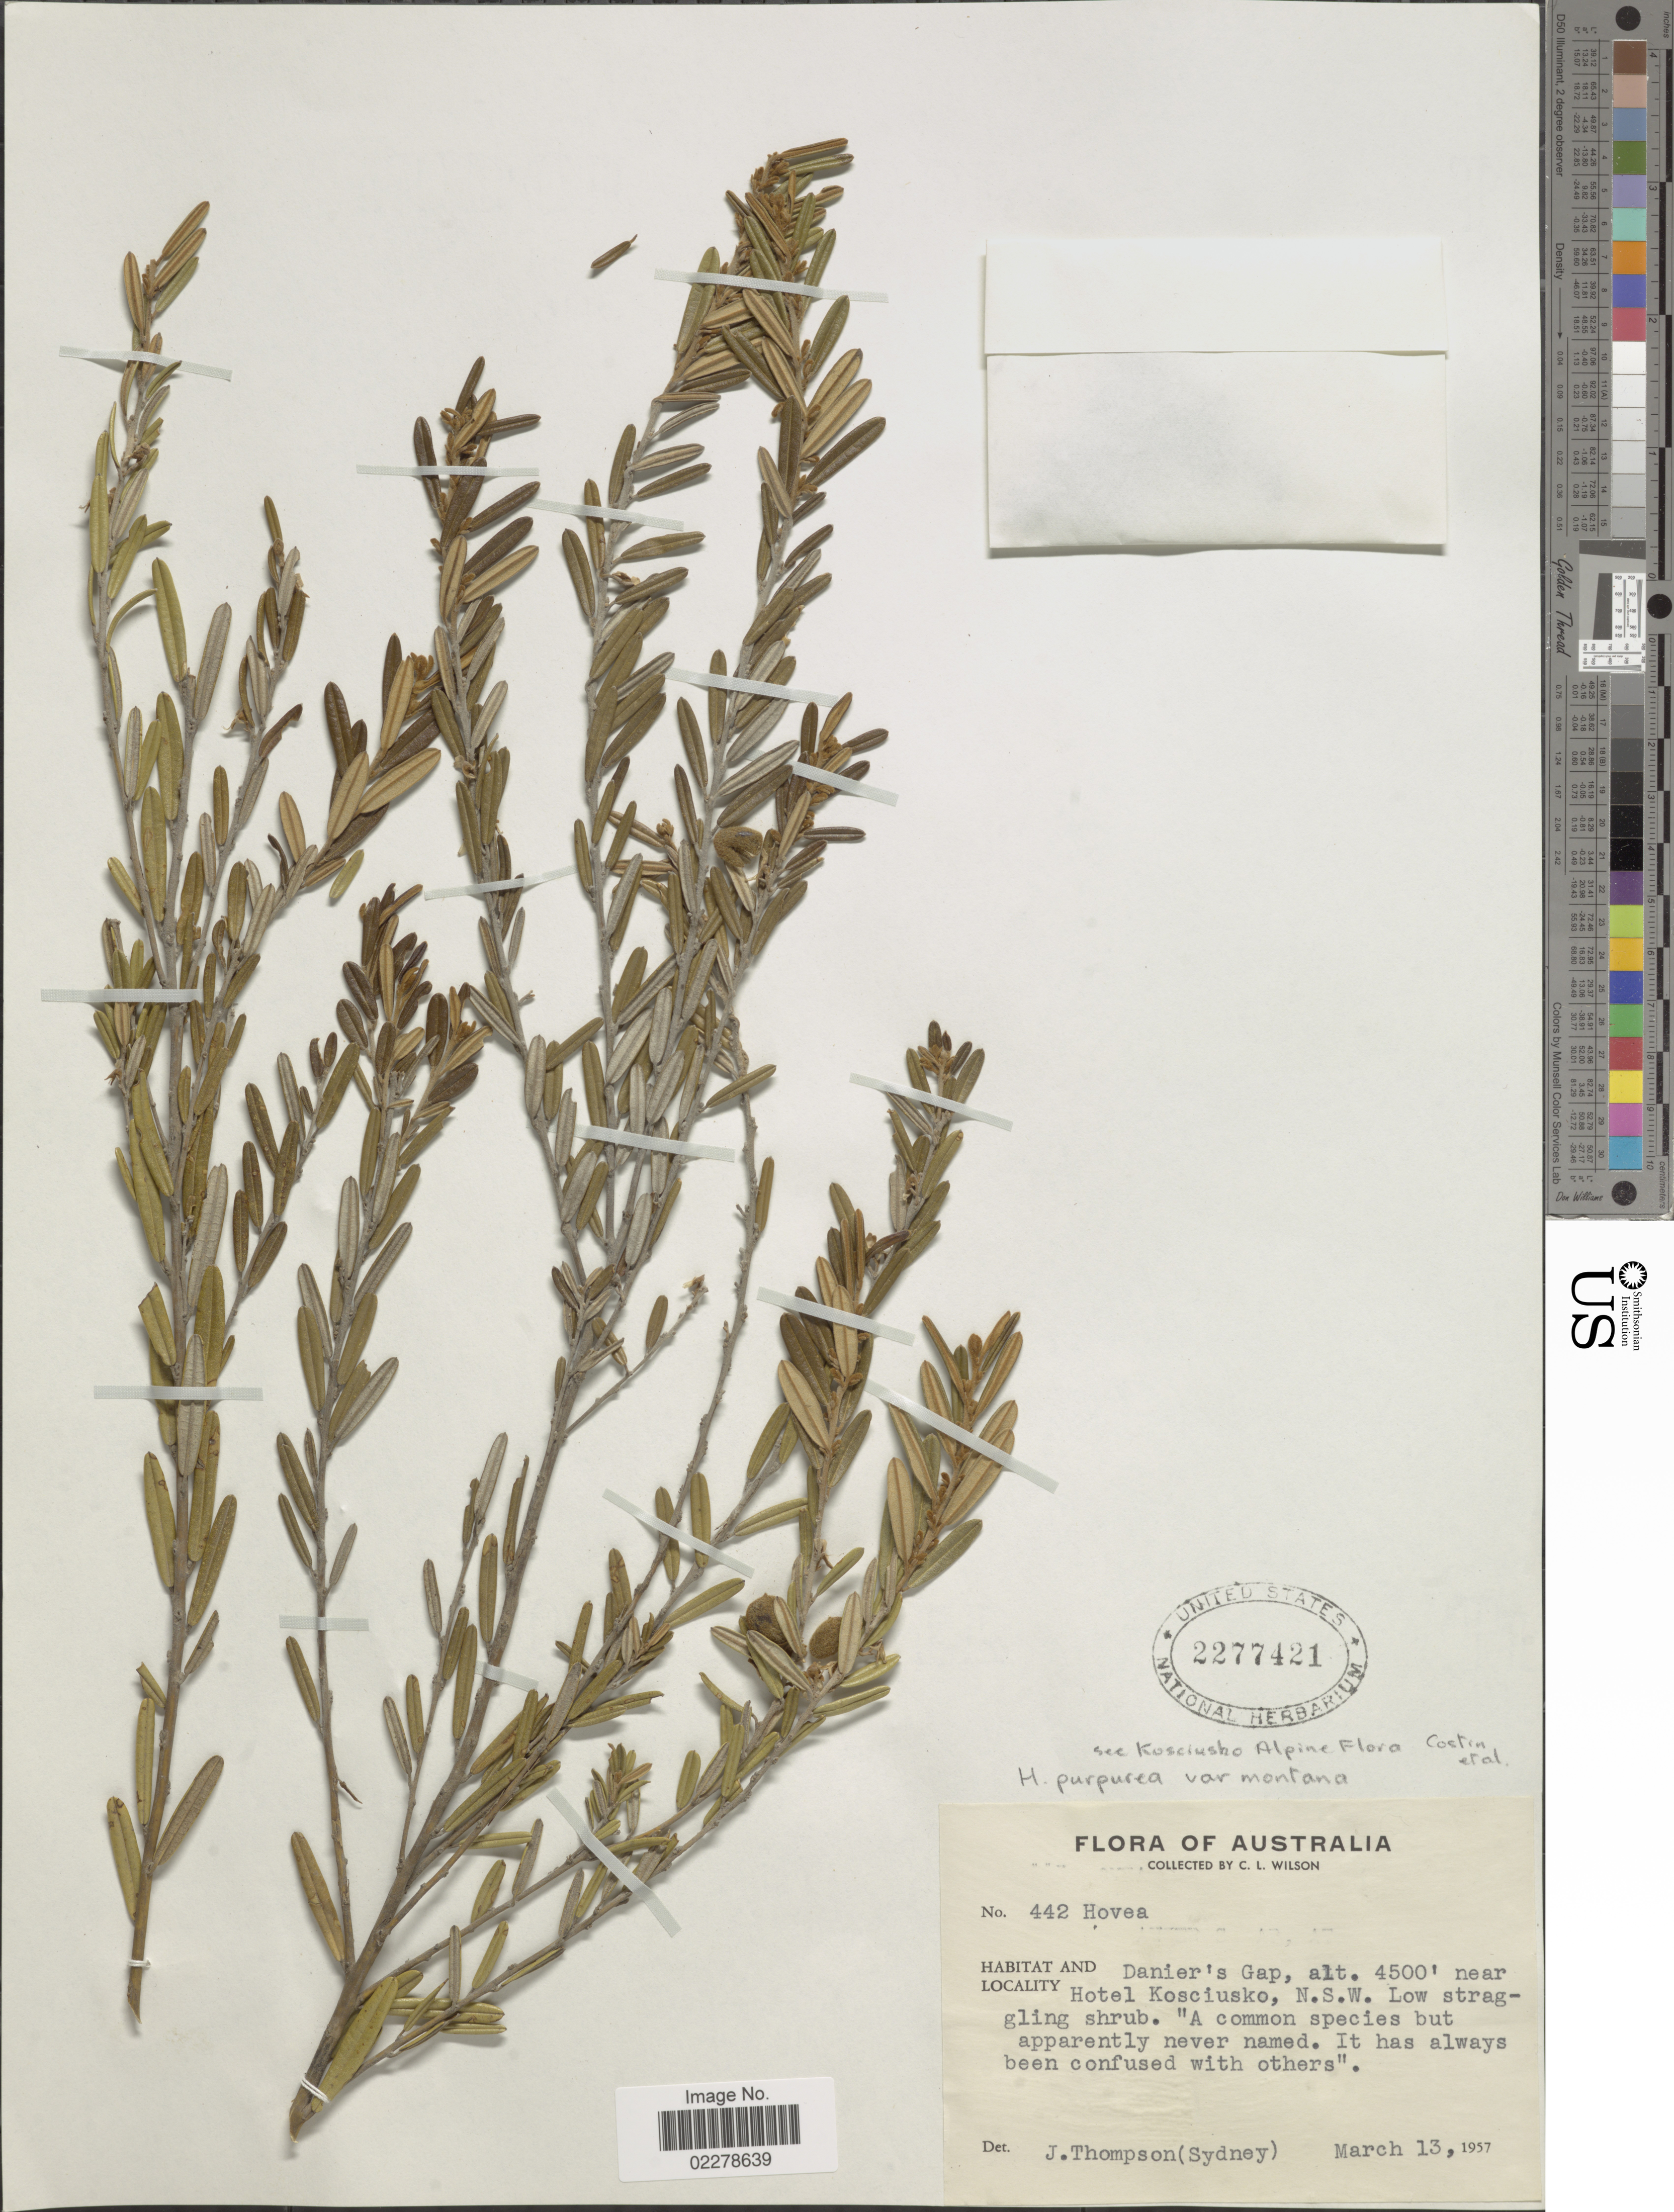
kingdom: Plantae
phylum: Tracheophyta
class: Magnoliopsida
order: Fabales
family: Fabaceae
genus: Hovea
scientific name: Hovea purpurea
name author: Sweet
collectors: C. L. Wilson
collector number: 442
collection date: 1957-03-13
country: Australia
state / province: New South Wales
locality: Danier's Gap, near Hotel Kosciusko, N.S.W..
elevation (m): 1372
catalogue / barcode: US 2277421